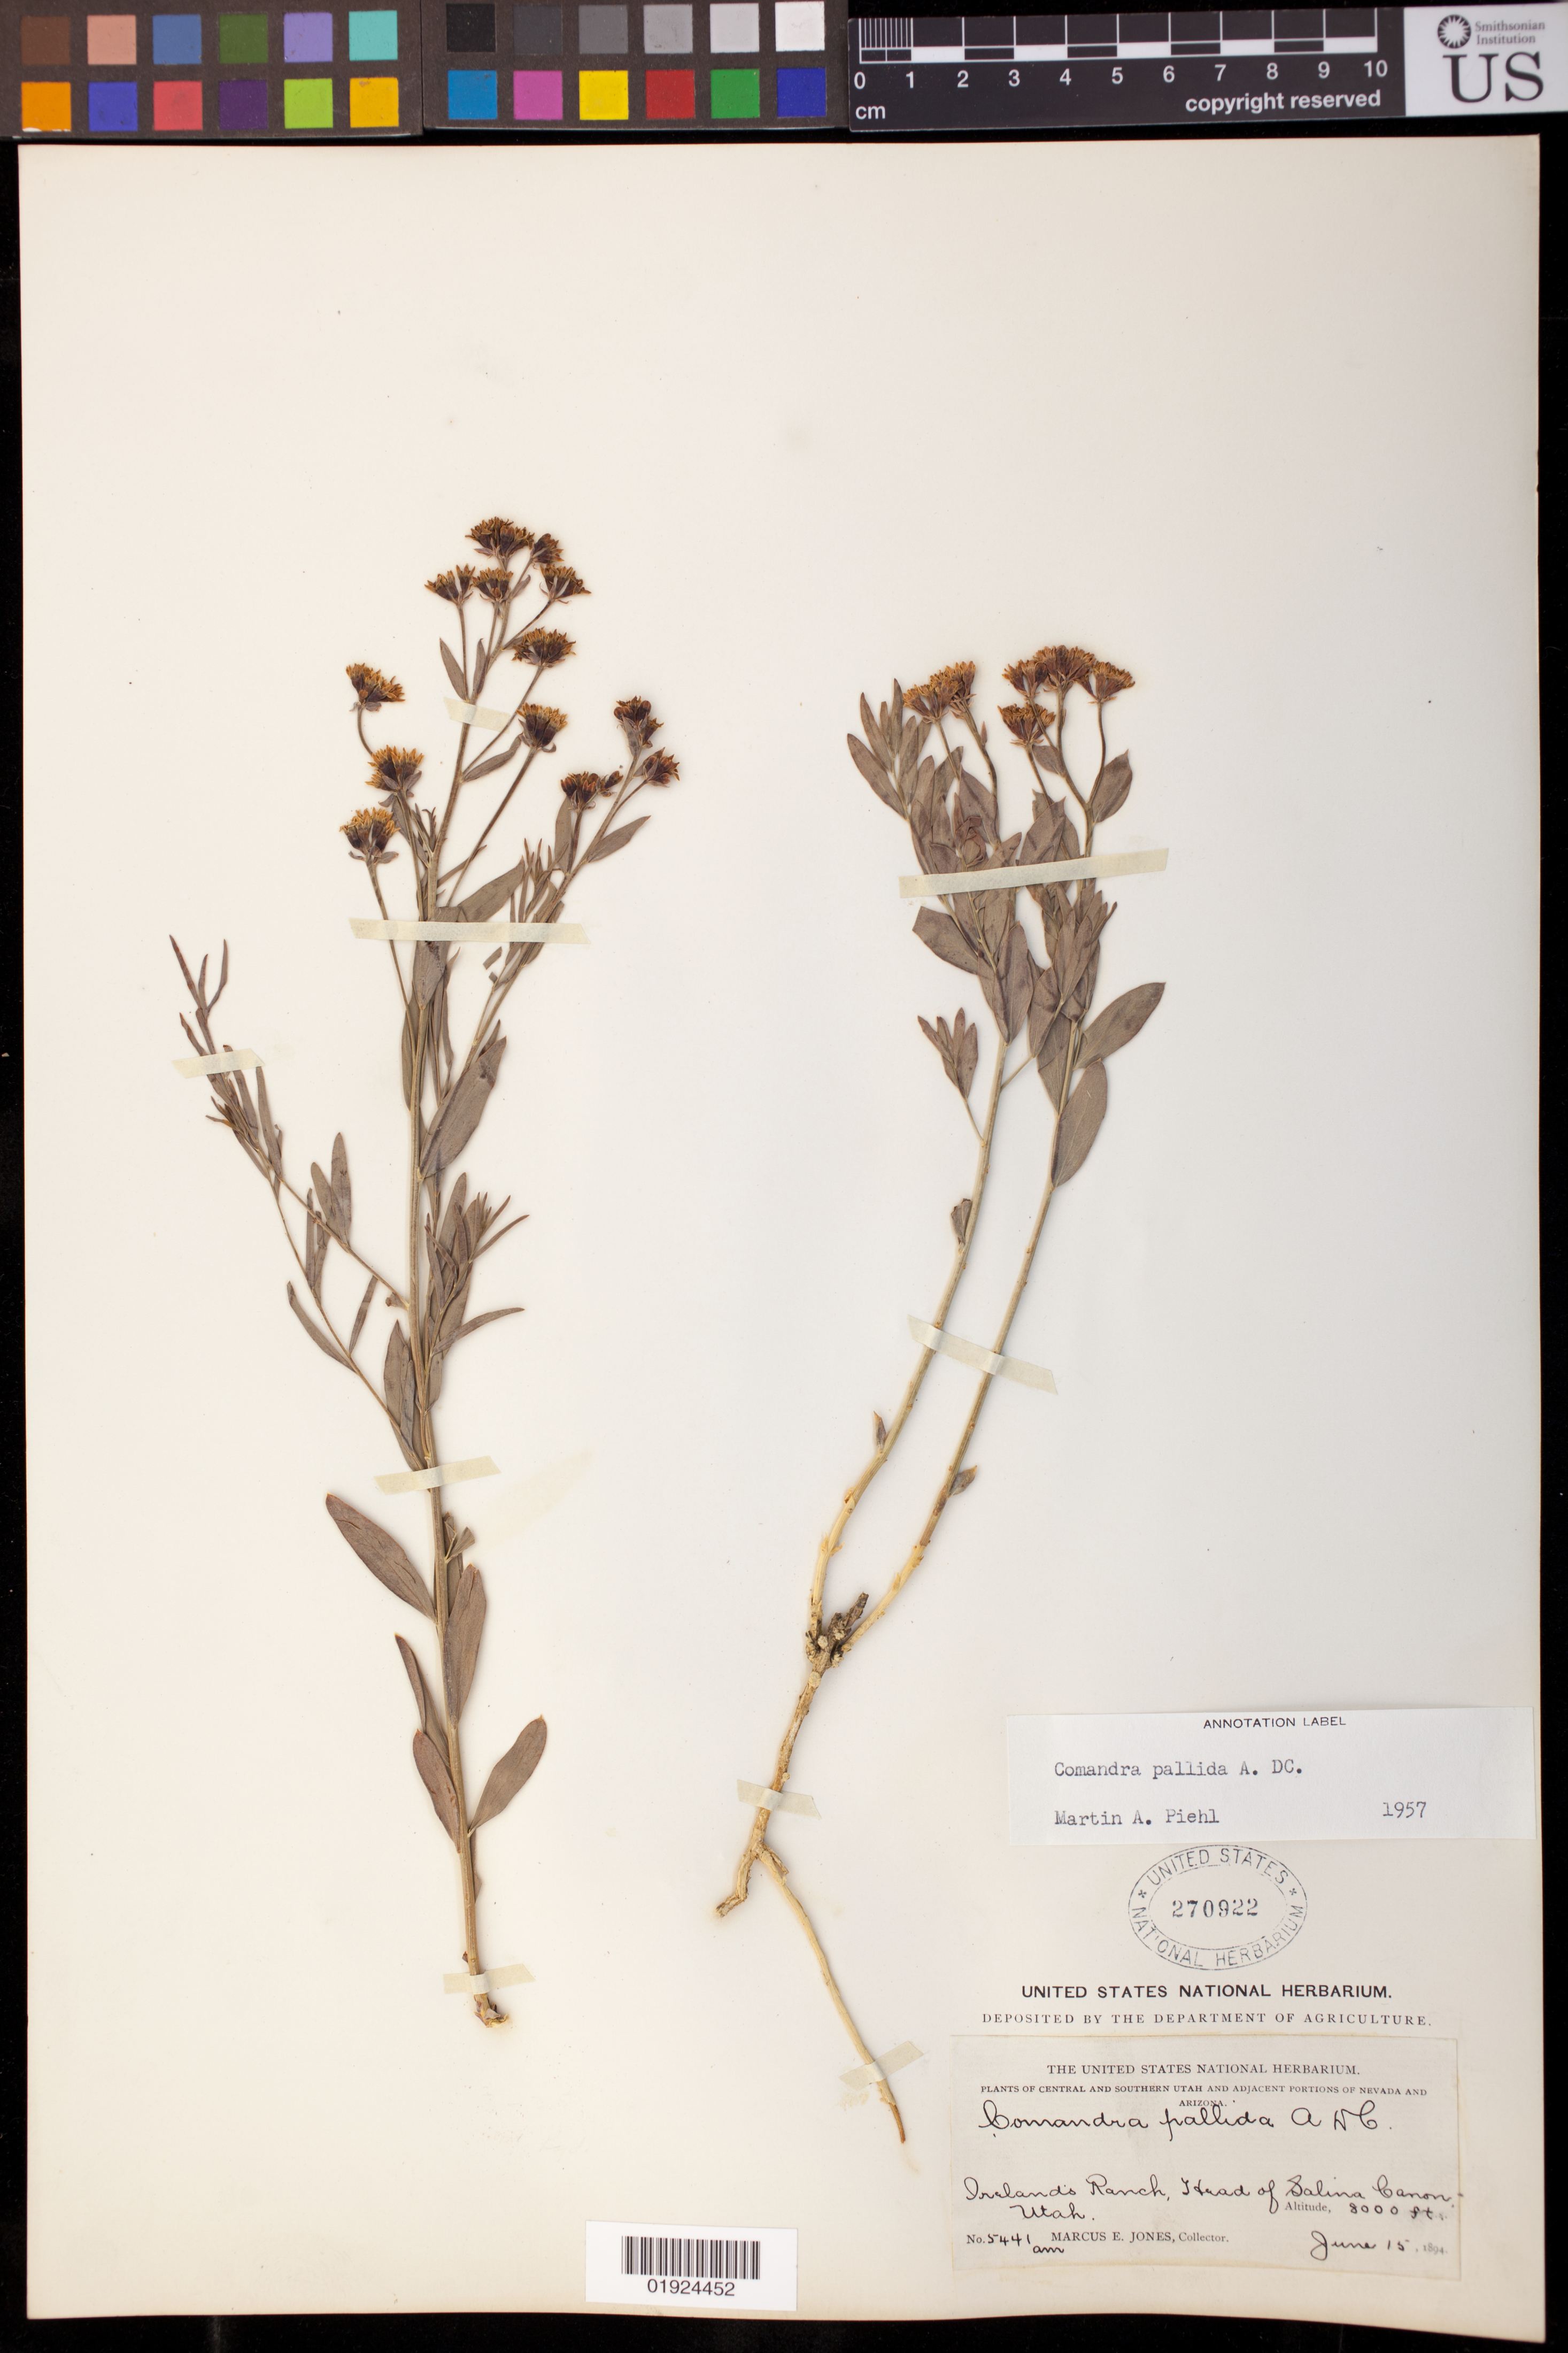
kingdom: Plantae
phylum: Tracheophyta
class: Magnoliopsida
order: Santalales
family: Comandraceae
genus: Comandra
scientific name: Comandra pallida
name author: A. DC.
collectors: M. E. Jones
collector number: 5441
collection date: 1894-06-15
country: United States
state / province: Utah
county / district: Sevier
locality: Ireland's Ranch, Head of Salina Canon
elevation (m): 2438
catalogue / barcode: US 270922